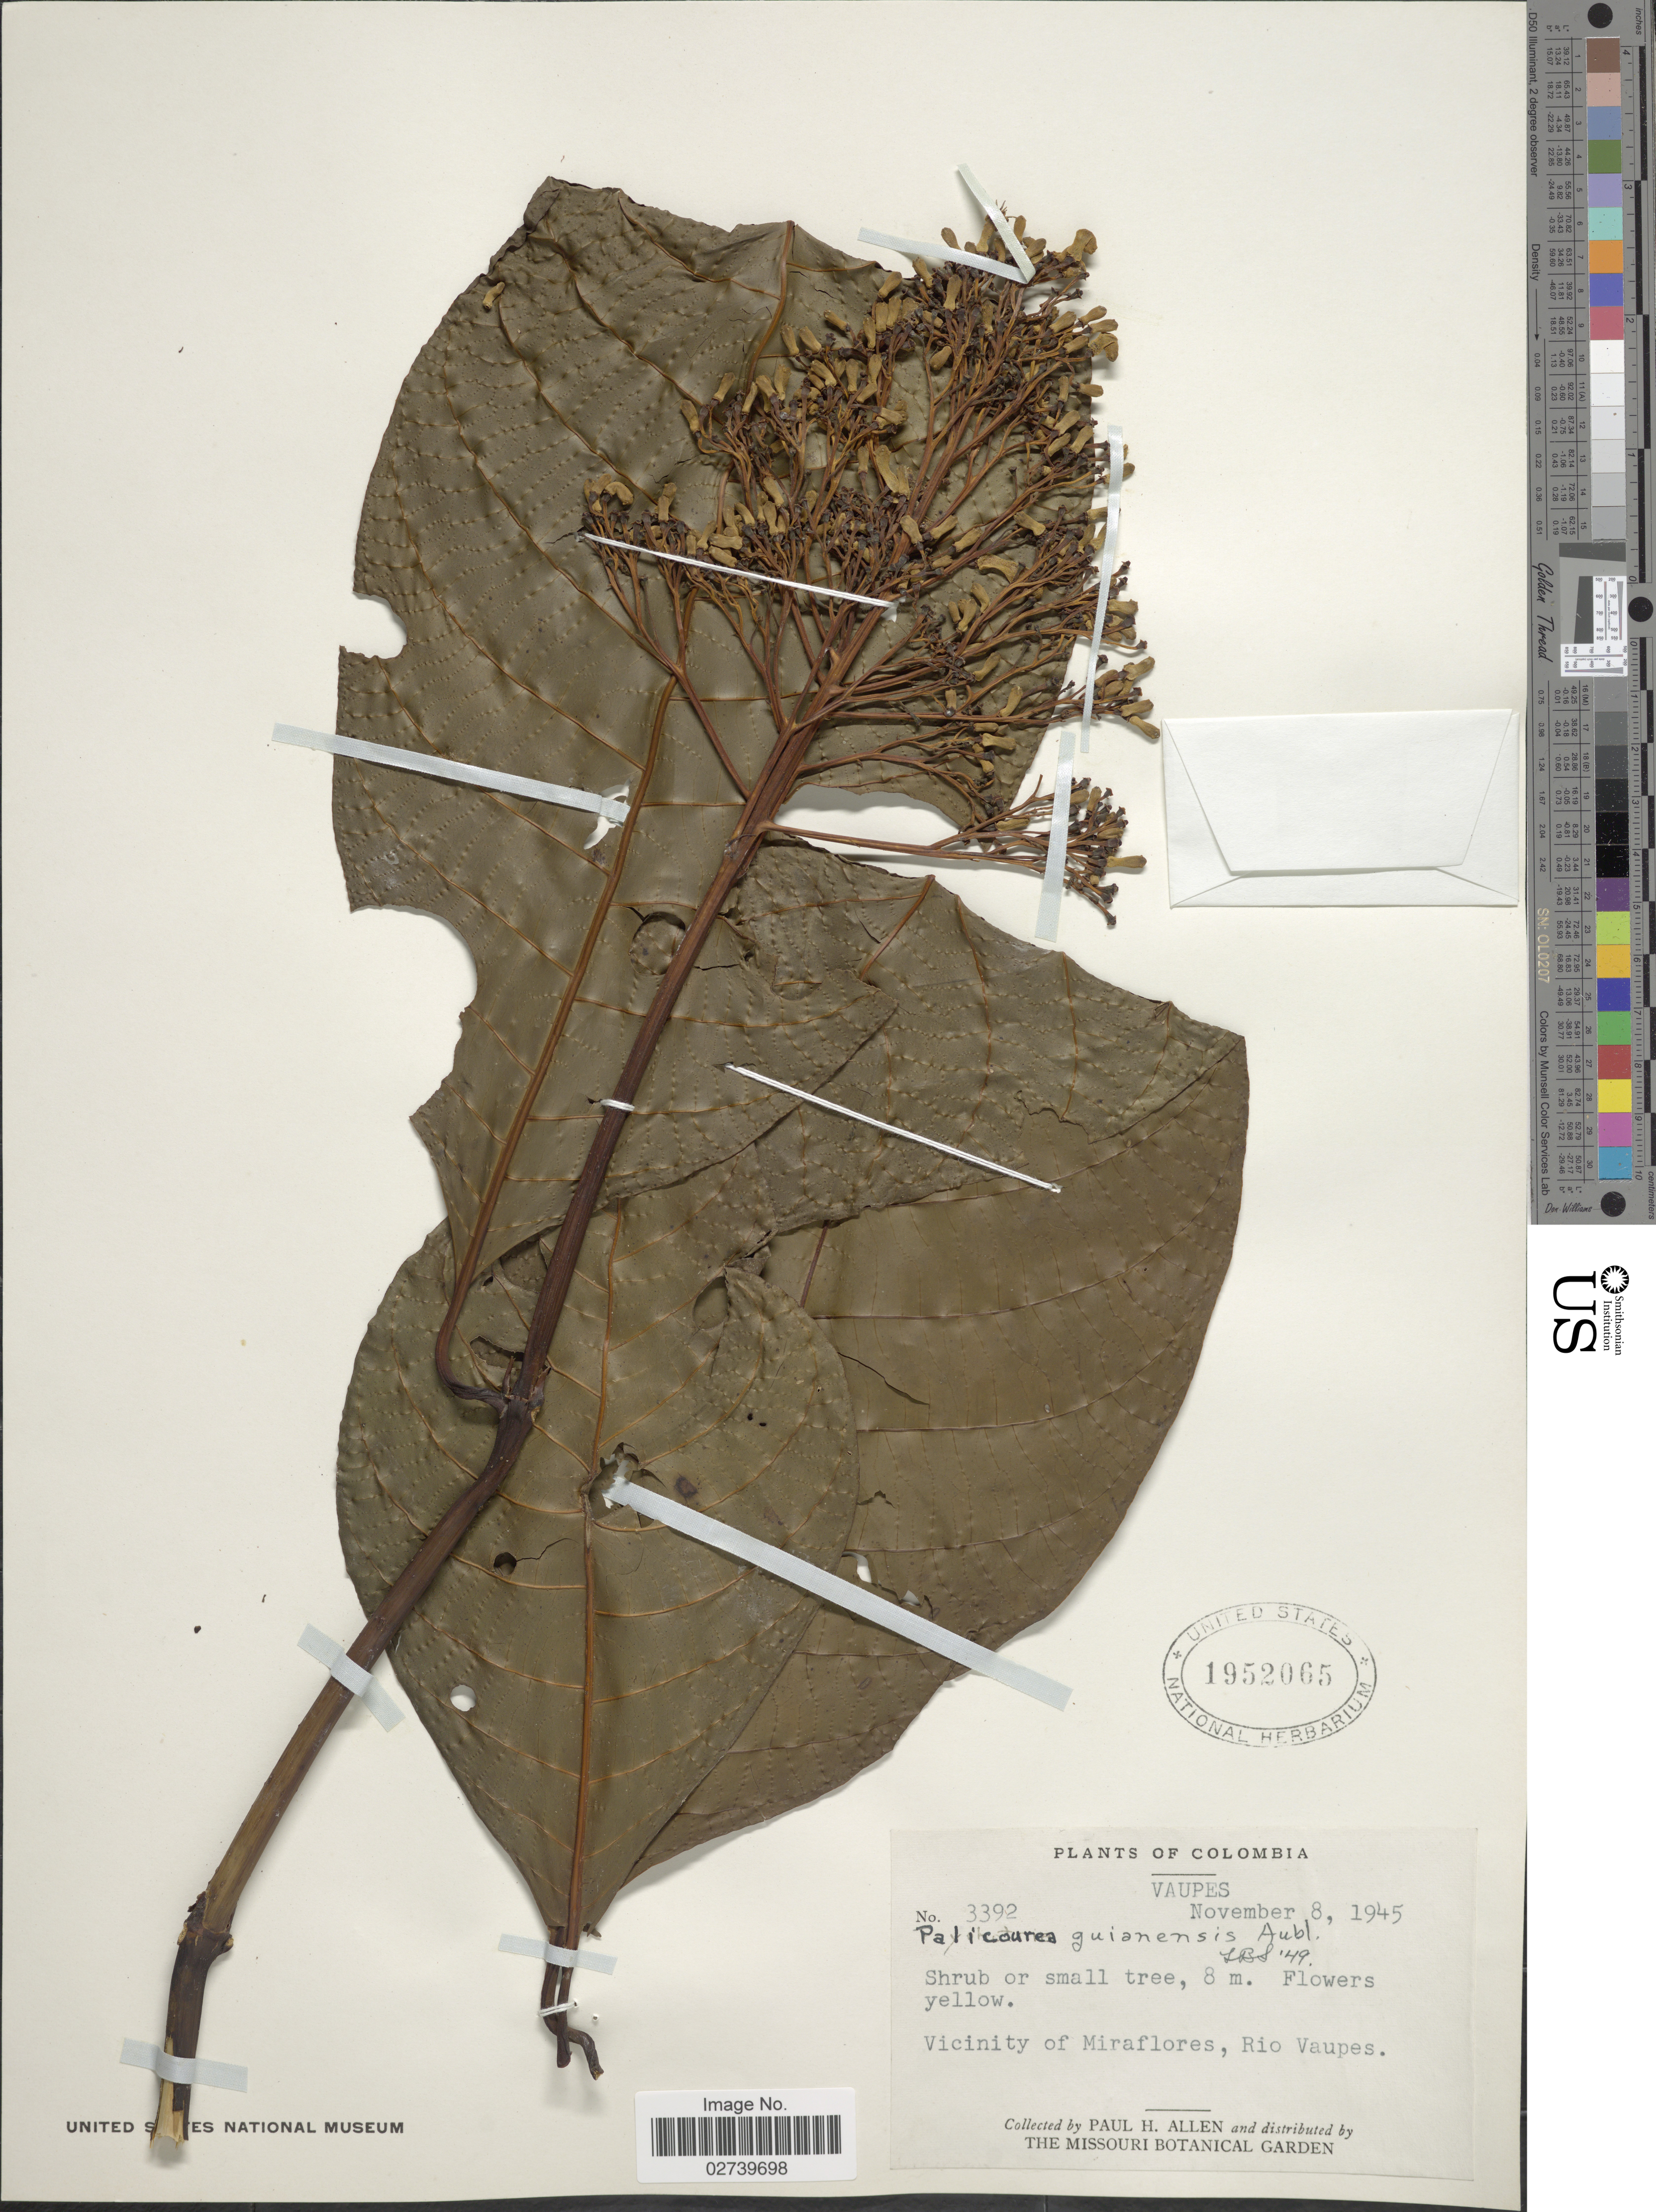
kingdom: Plantae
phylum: Tracheophyta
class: Magnoliopsida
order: Gentianales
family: Rubiaceae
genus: Palicourea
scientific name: Palicourea guianensis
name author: Aubl.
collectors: P. H. Allen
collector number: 3392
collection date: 1945-11-08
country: Colombia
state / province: Vaupés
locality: Vicinity of Miraflores, Rio Vaupes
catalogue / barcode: US 1952065